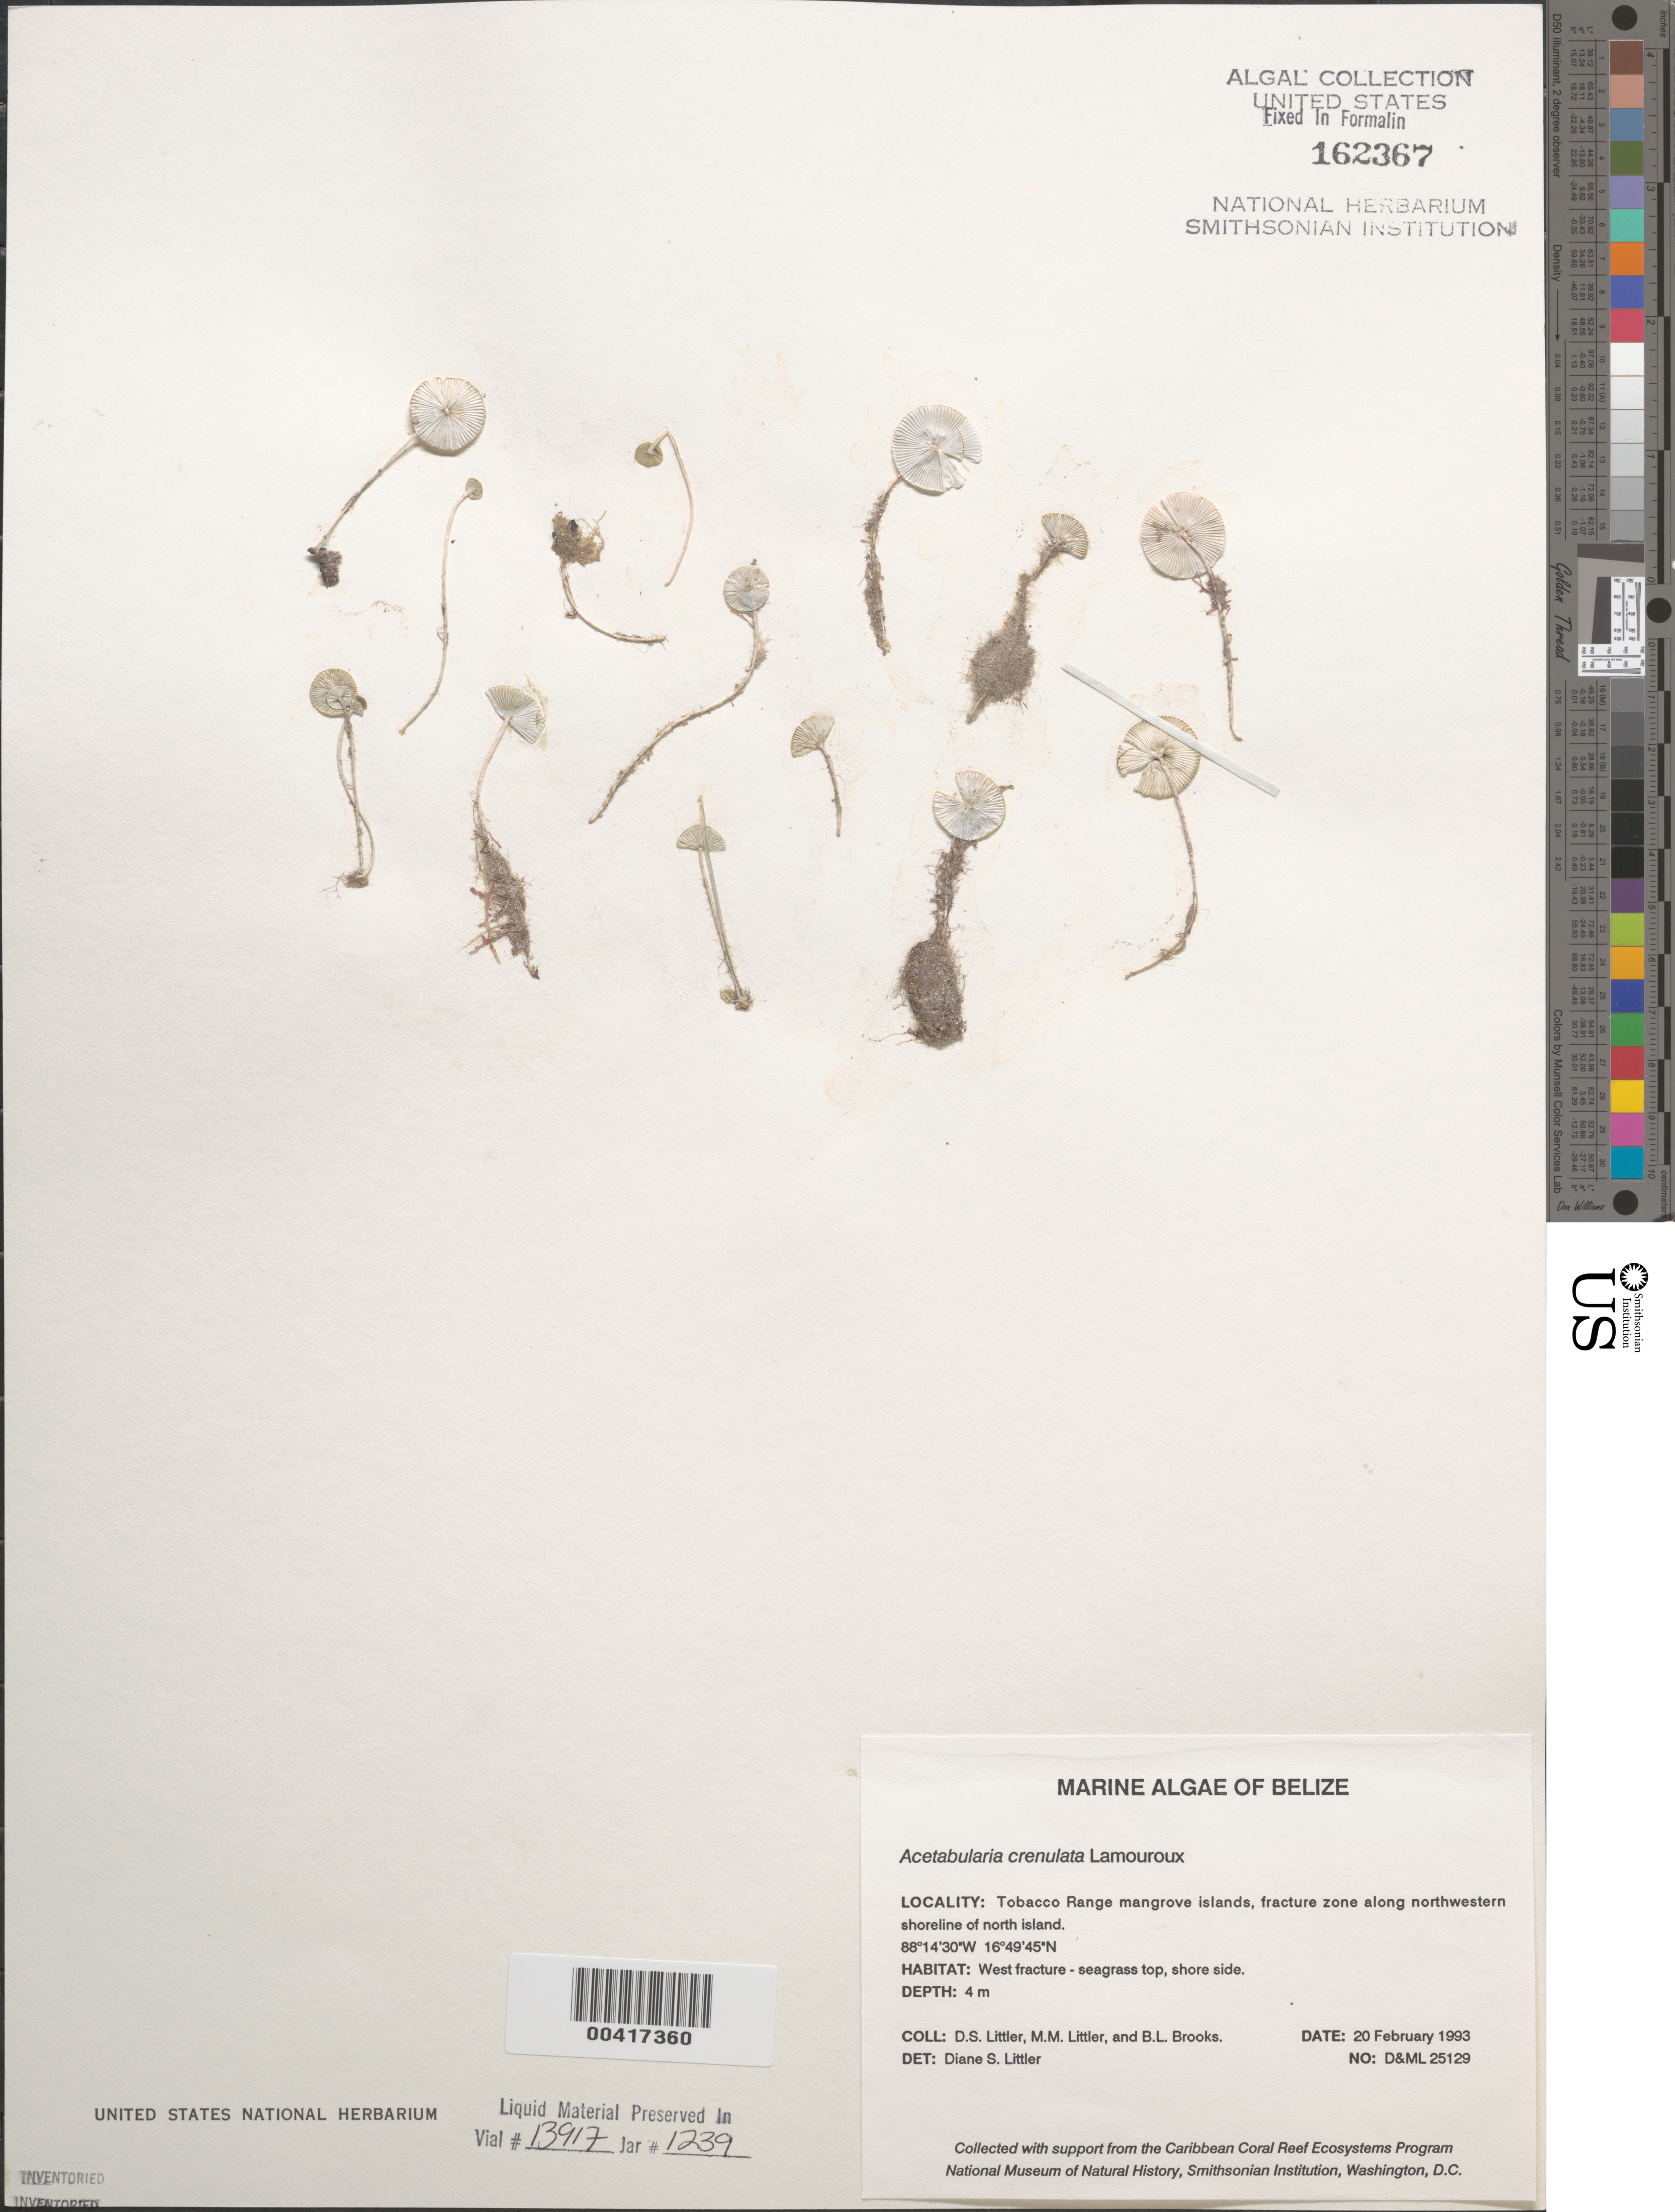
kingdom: Plantae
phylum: Chlorophyta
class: Ulvophyceae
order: Dasycladales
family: Polyphysaceae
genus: Acetabularia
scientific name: Acetabularia acetabulum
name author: J.V.Lamouroux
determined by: Littler, D. S.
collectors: D. S. Littler, M. M. Littler & B. Brooks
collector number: D&ML 25129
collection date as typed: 20 Feb 1993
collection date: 1993-02-20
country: Belize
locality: Tobacco Range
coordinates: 16 49'45"N, 88 14'30"W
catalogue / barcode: US 162367